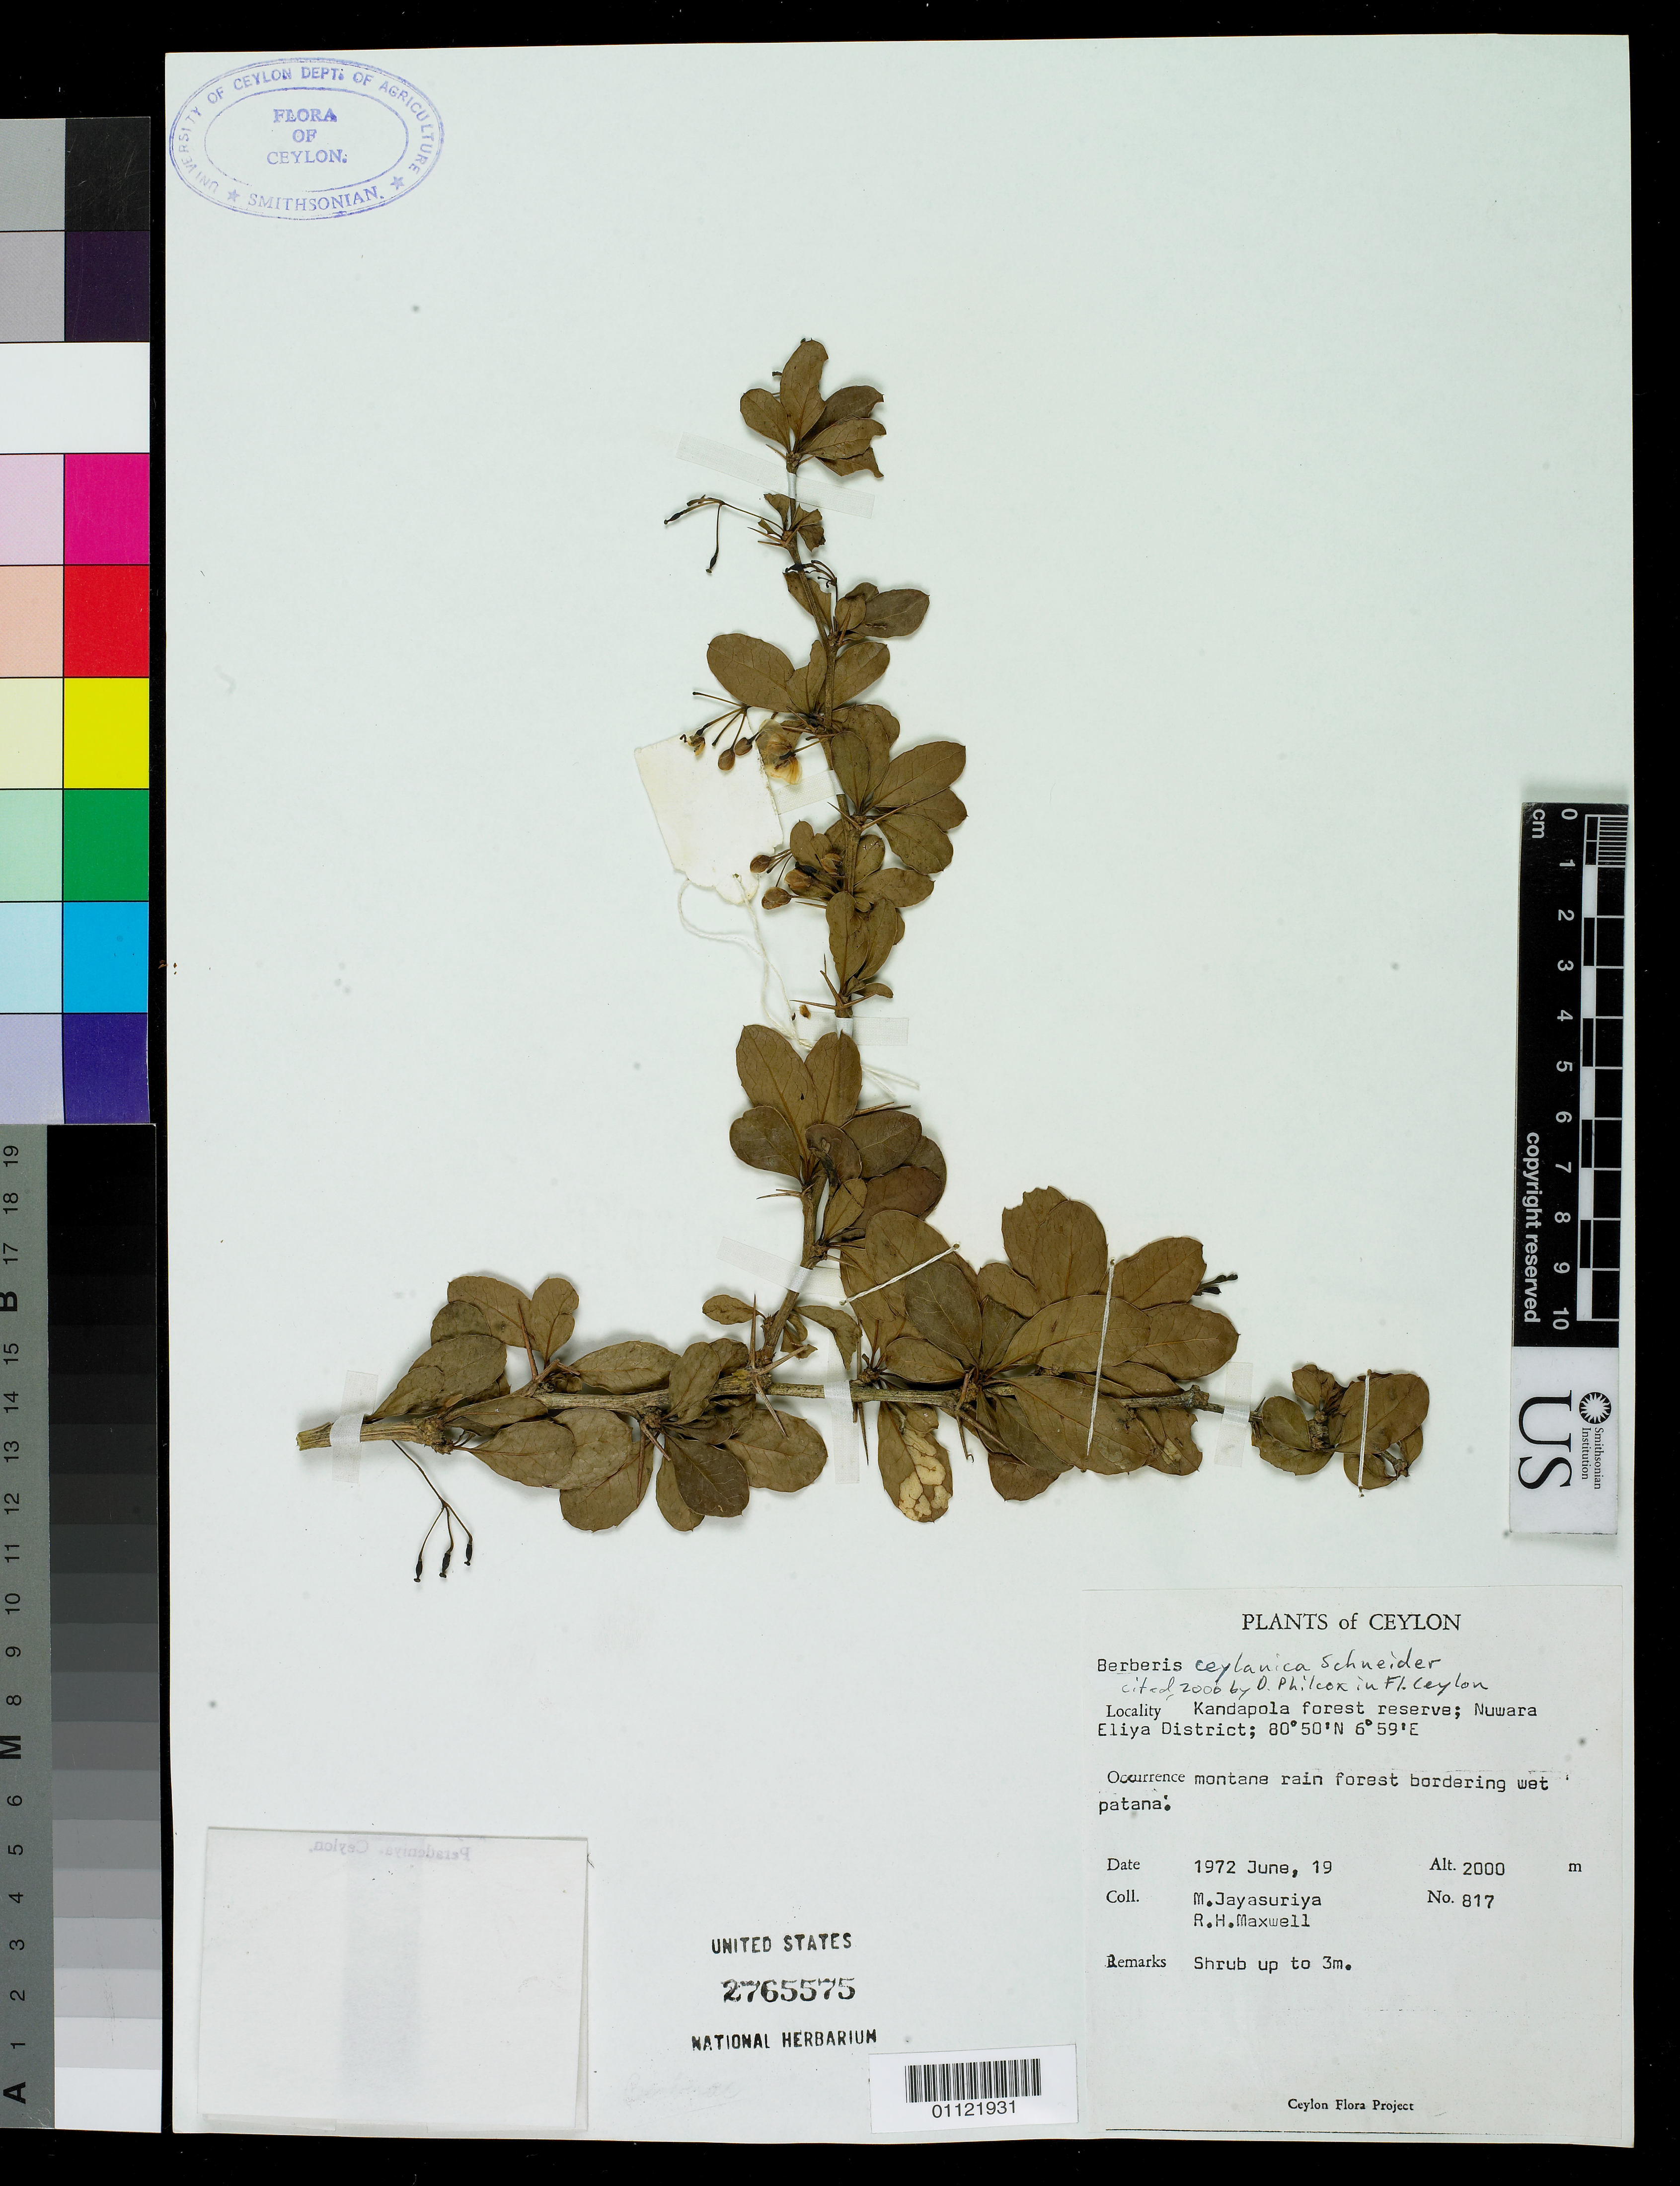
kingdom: Plantae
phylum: Tracheophyta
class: Magnoliopsida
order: Ranunculales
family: Berberidaceae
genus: Berberis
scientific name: Berberis ceylanica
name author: C.K. Schneid.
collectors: A. H. Jayasuriya & R. H. Maxwell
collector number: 817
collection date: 1972-06-19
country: Sri Lanka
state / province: Central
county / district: Nuwara Eliya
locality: Kandapola Forest Reserve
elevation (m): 2000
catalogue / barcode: US 2765575